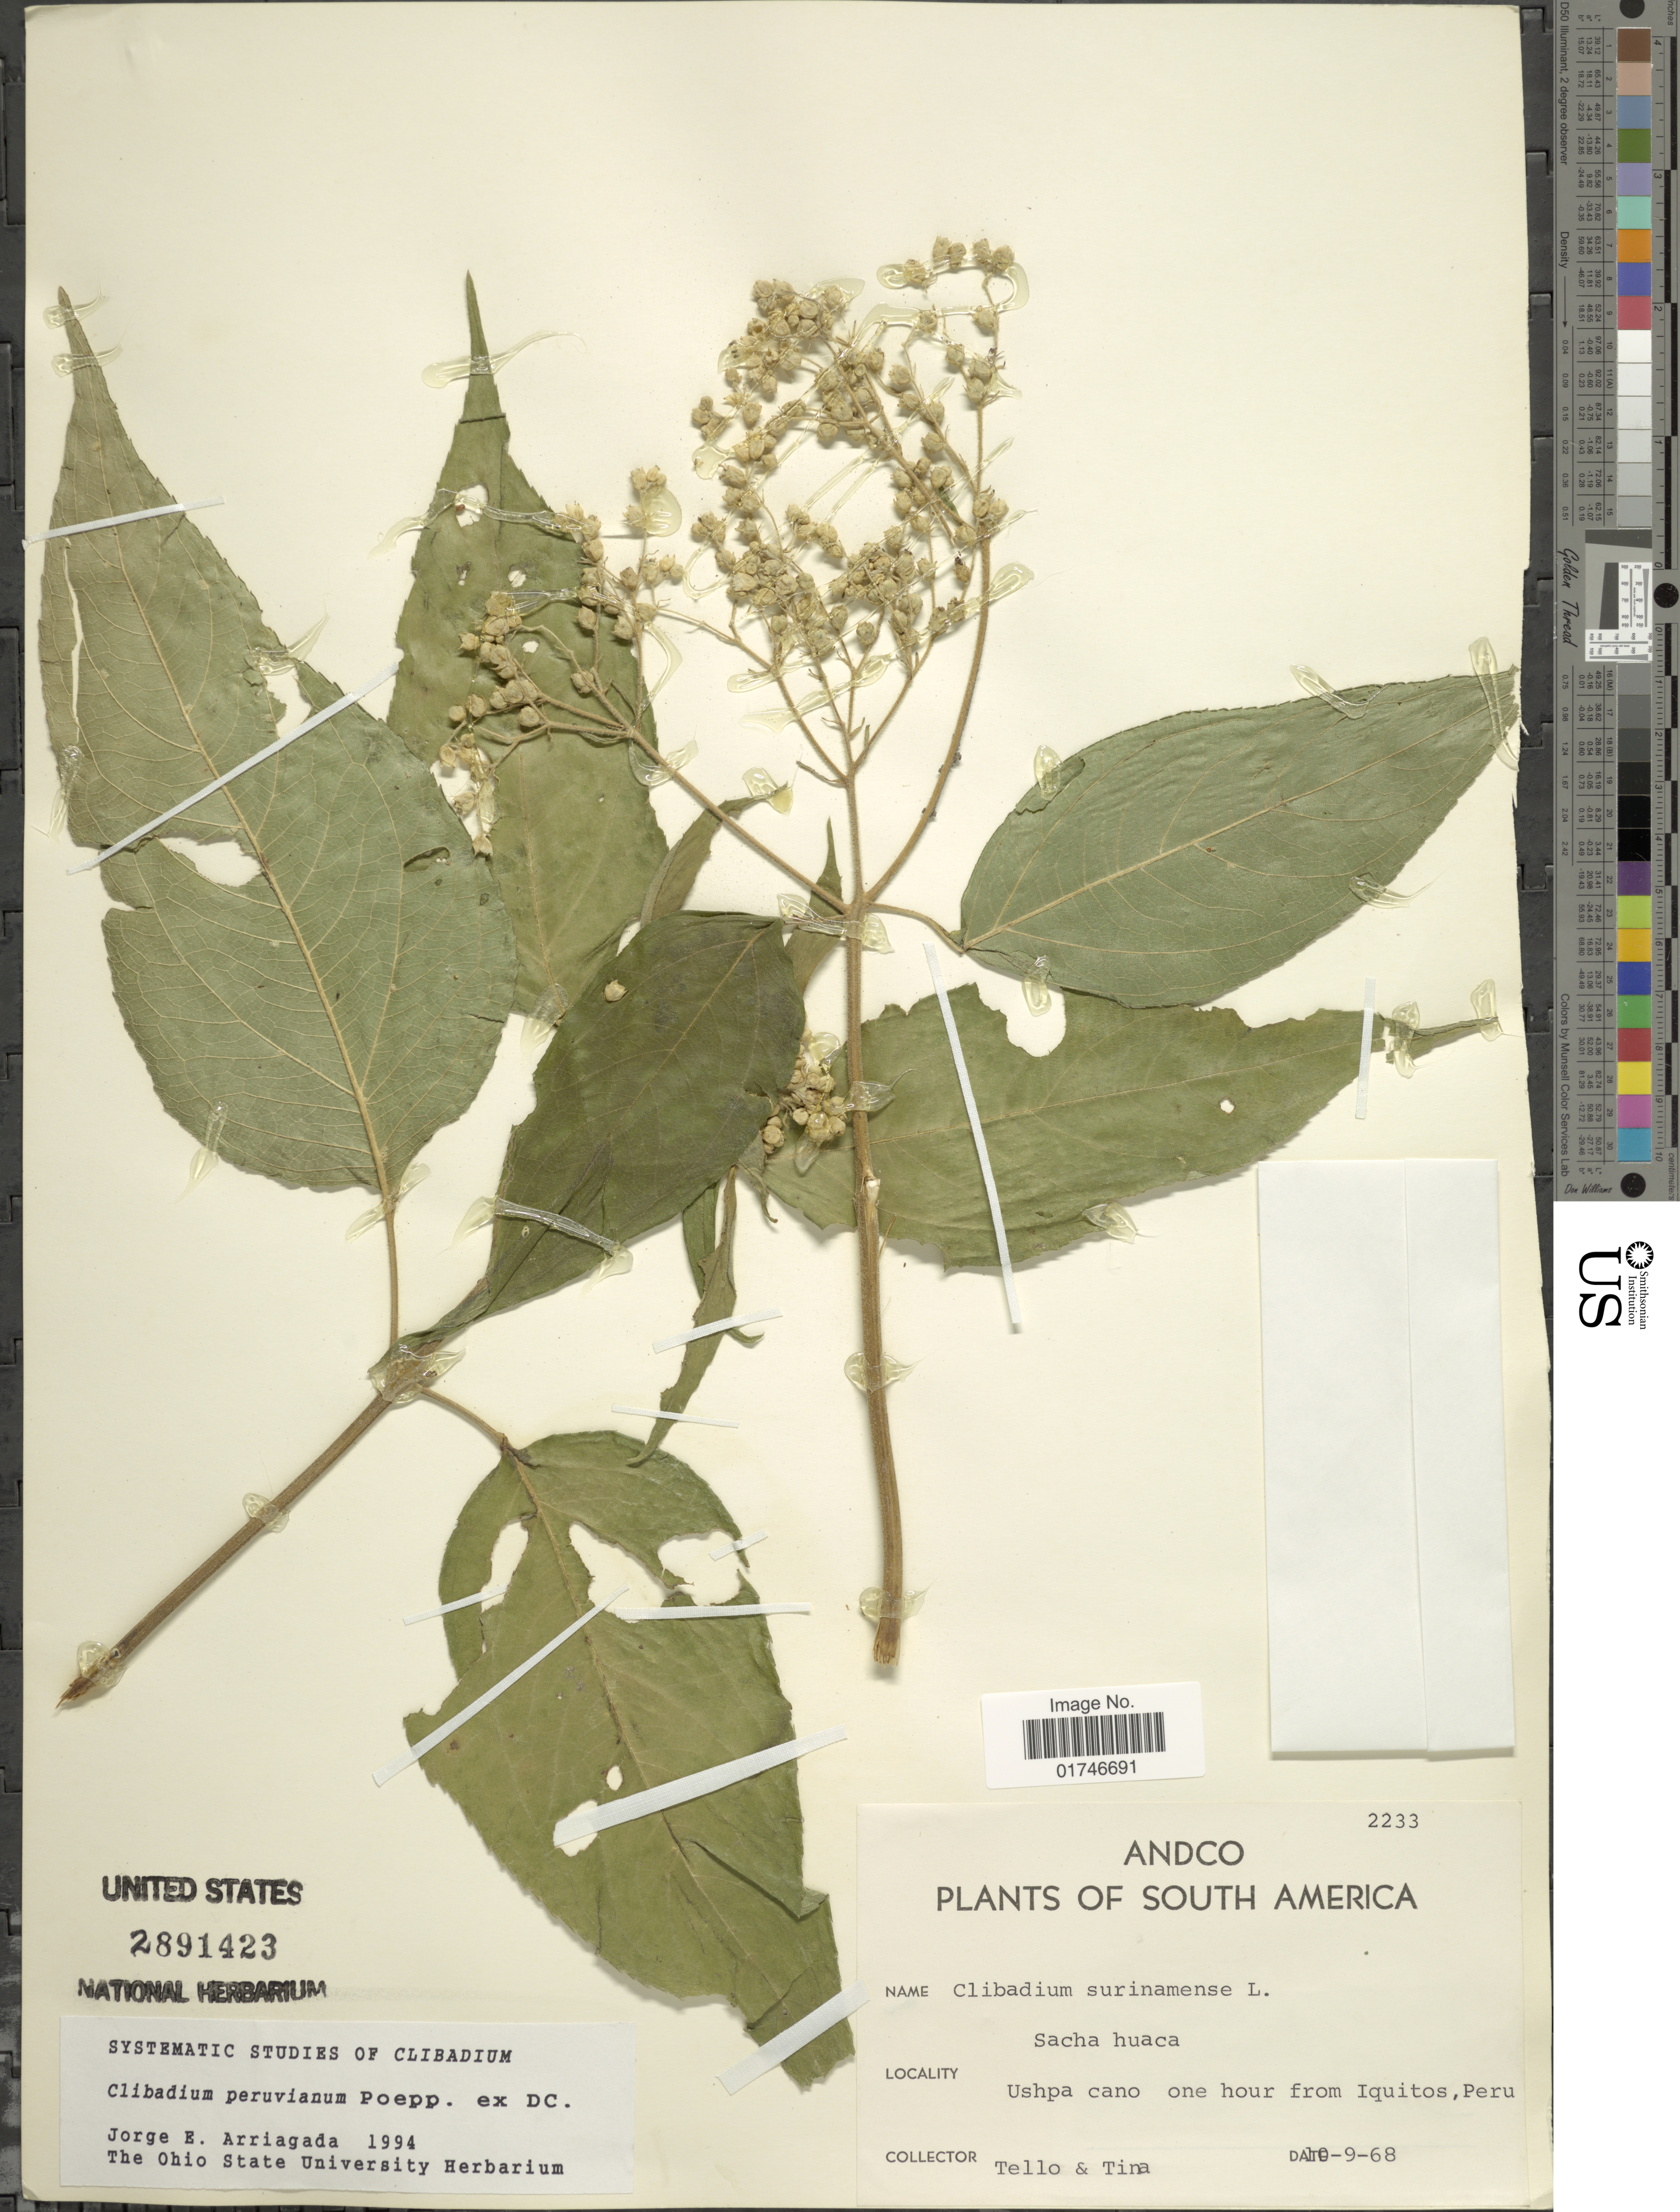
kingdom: Plantae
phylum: Tracheophyta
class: Magnoliopsida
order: Asterales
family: Asteraceae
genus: Clibadium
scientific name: Clibadium peruvianum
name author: Poepp.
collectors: -. Tello & -. Tina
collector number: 2233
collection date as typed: Transcribed d/m/y: 10/9/68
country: Peru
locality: Ushpa cano one hour from Iquitos, Peru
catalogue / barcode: US 2891423